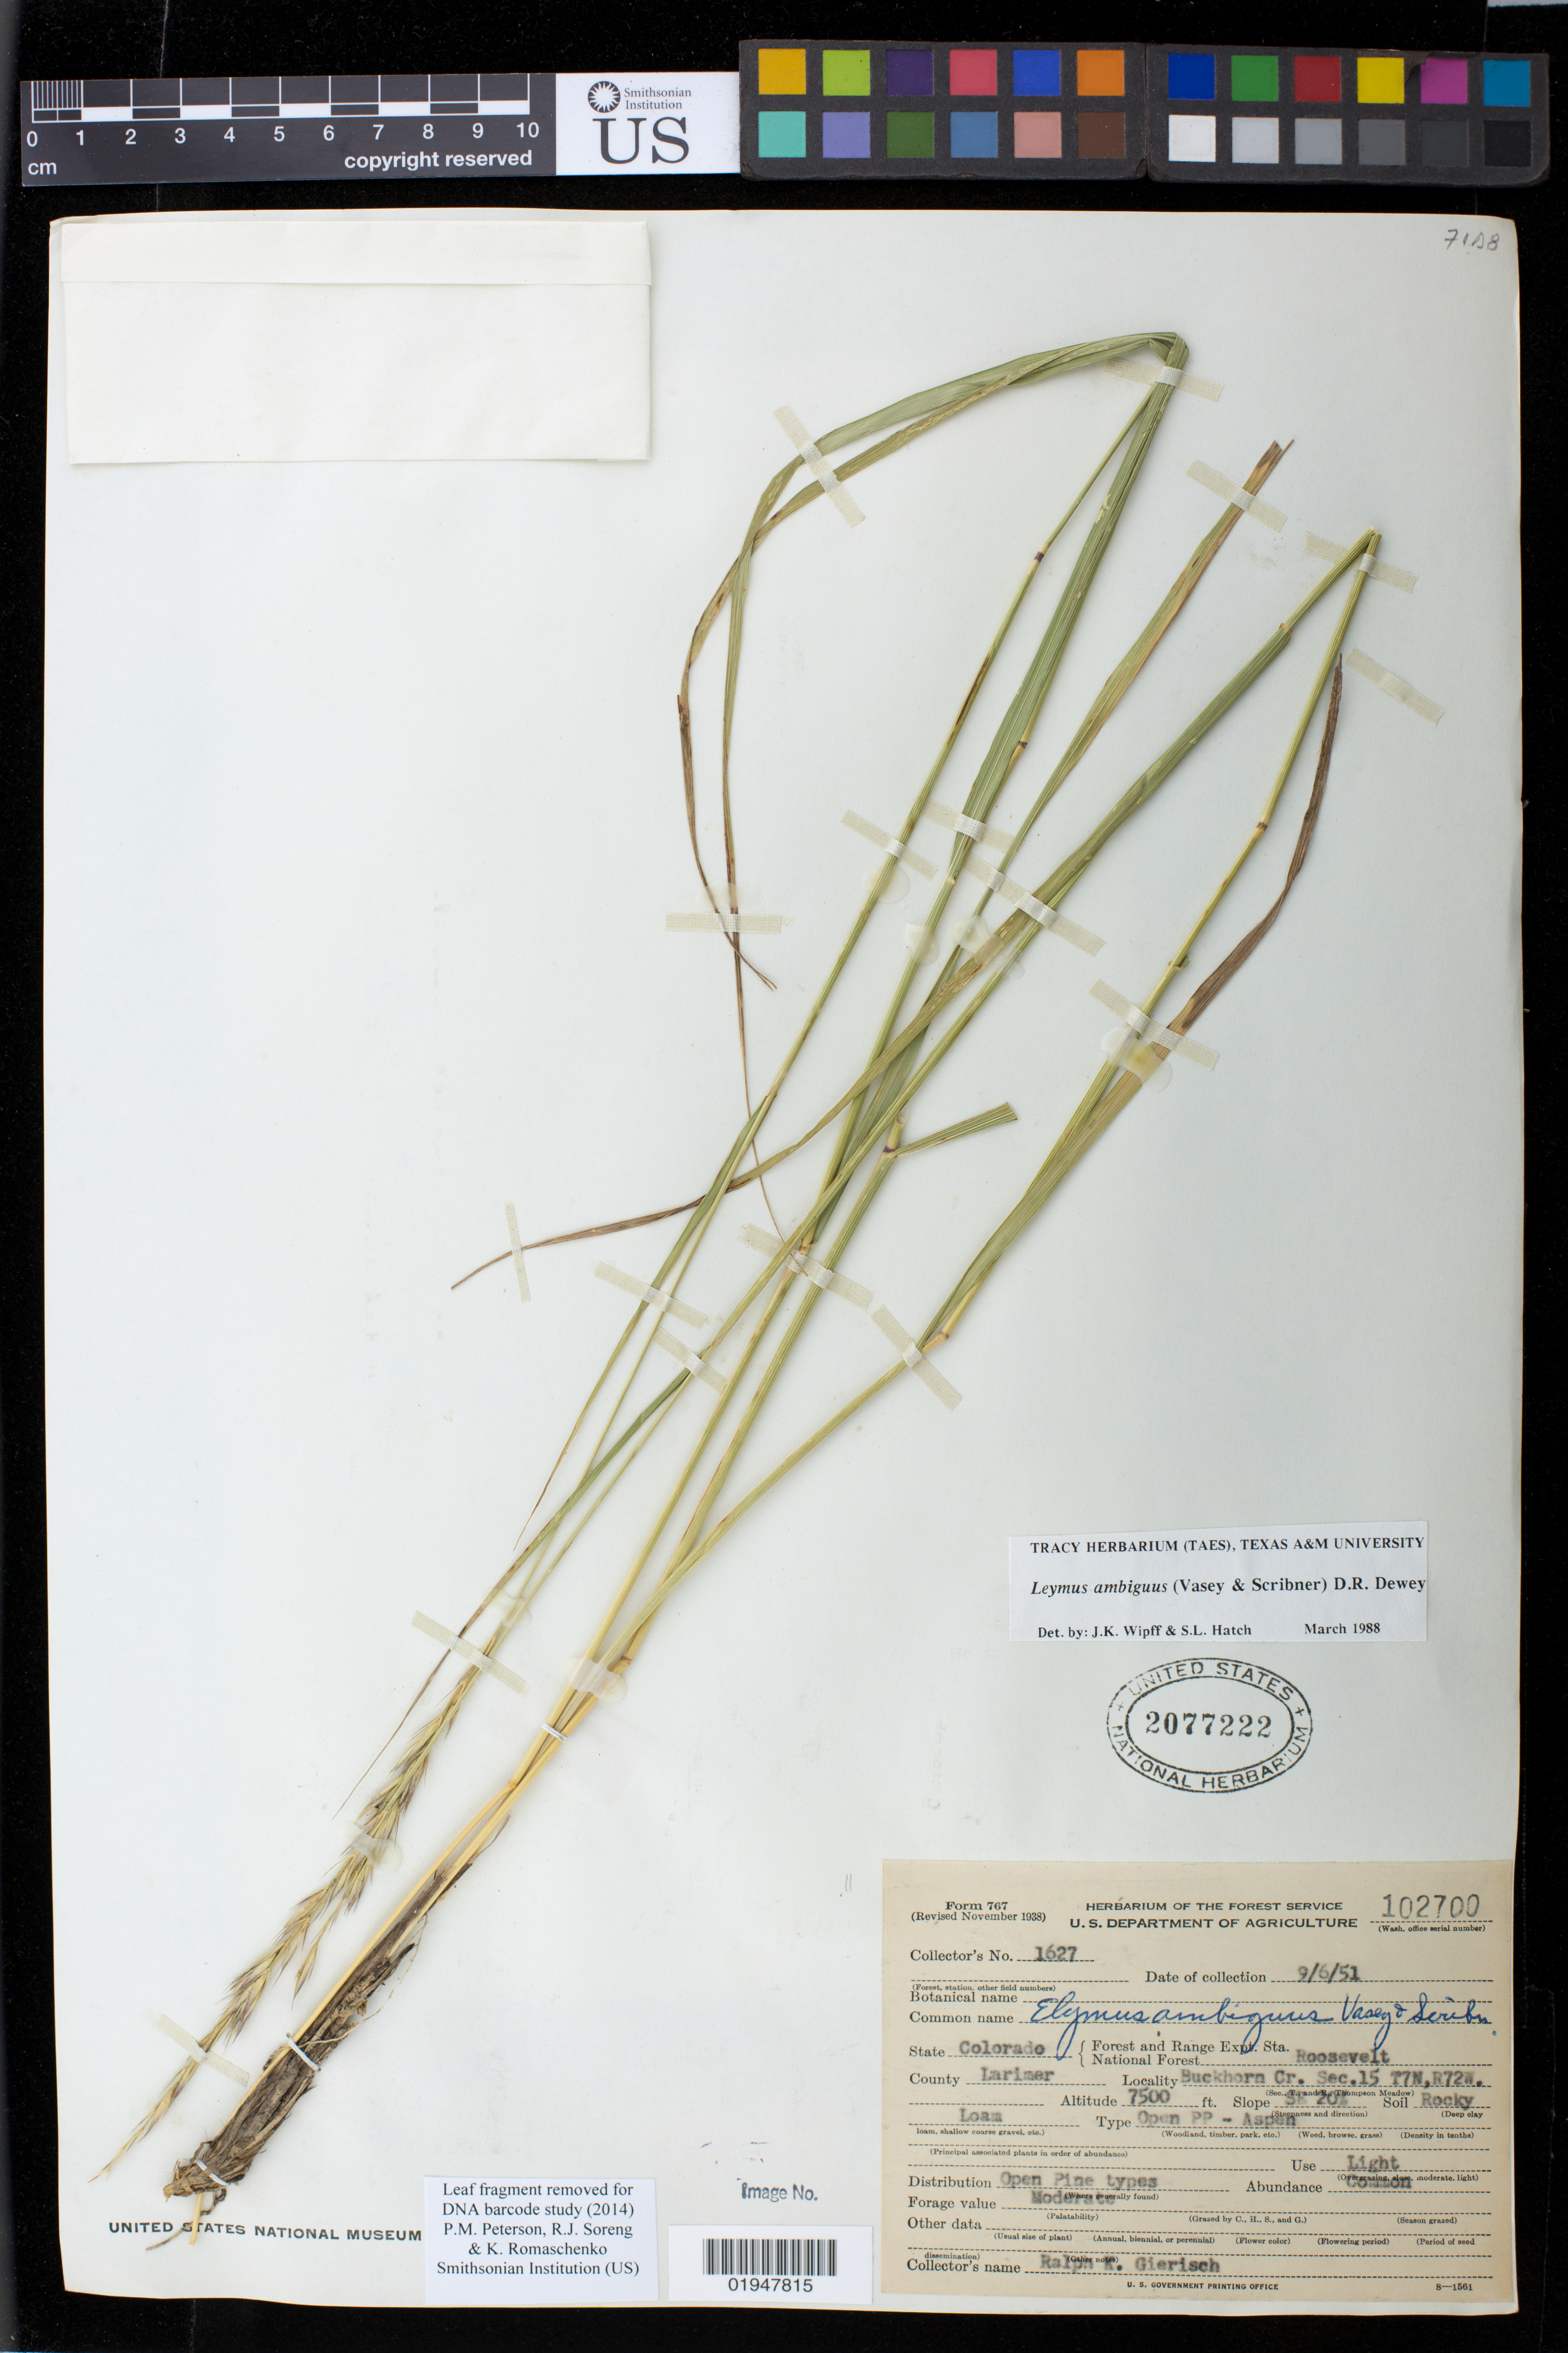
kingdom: Plantae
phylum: Tracheophyta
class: Liliopsida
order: Poales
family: Poaceae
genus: Leymus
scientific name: Leymus ambiguus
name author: (Vasey & Scribn.) Dewey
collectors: R. Gierisch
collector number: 1627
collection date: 1951-09-06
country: United States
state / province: Colorado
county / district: Larimer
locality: Buckhorn Cr. Sec. 15 T7N, R72W.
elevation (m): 2286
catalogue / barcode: US 2077222